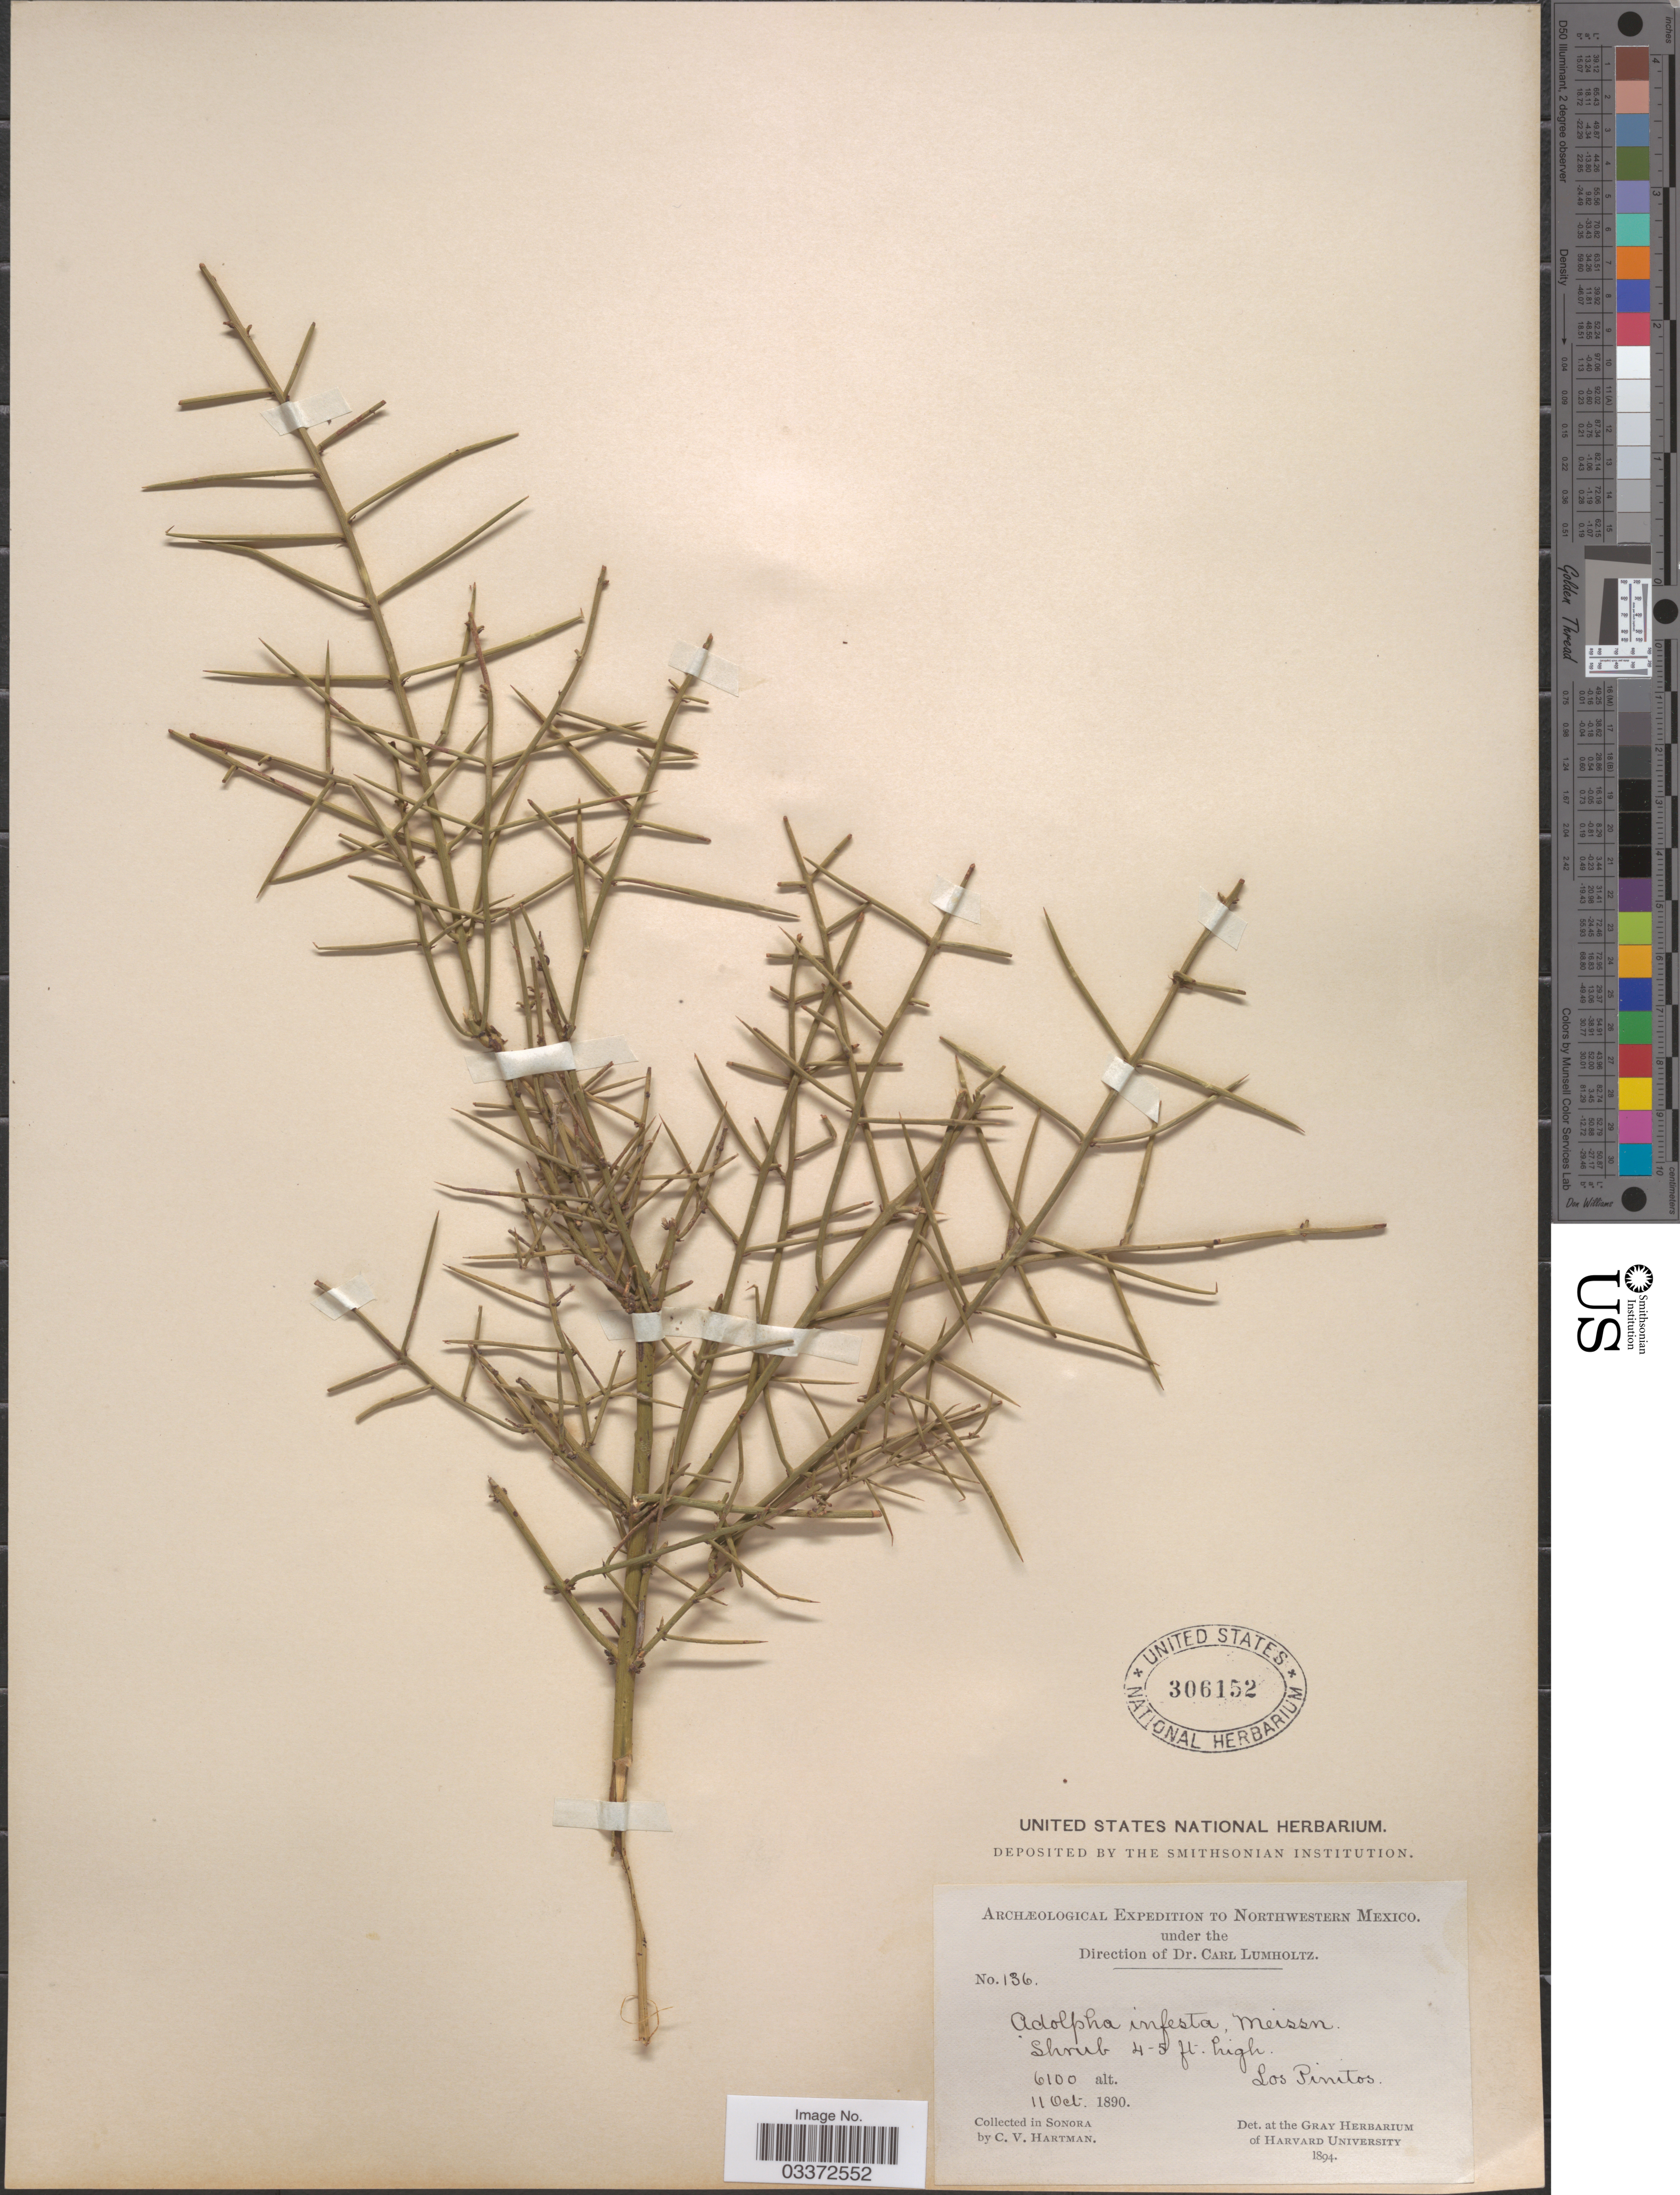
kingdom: Plantae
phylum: Tracheophyta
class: Magnoliopsida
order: Rosales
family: Rhamnaceae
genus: Adolphia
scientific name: Adolphia infesta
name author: (Kunth) Meisn.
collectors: C. V. Hartman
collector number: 136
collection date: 1890-10-11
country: Mexico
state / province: Sonora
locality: Los Pinitos.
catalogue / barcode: US 306152